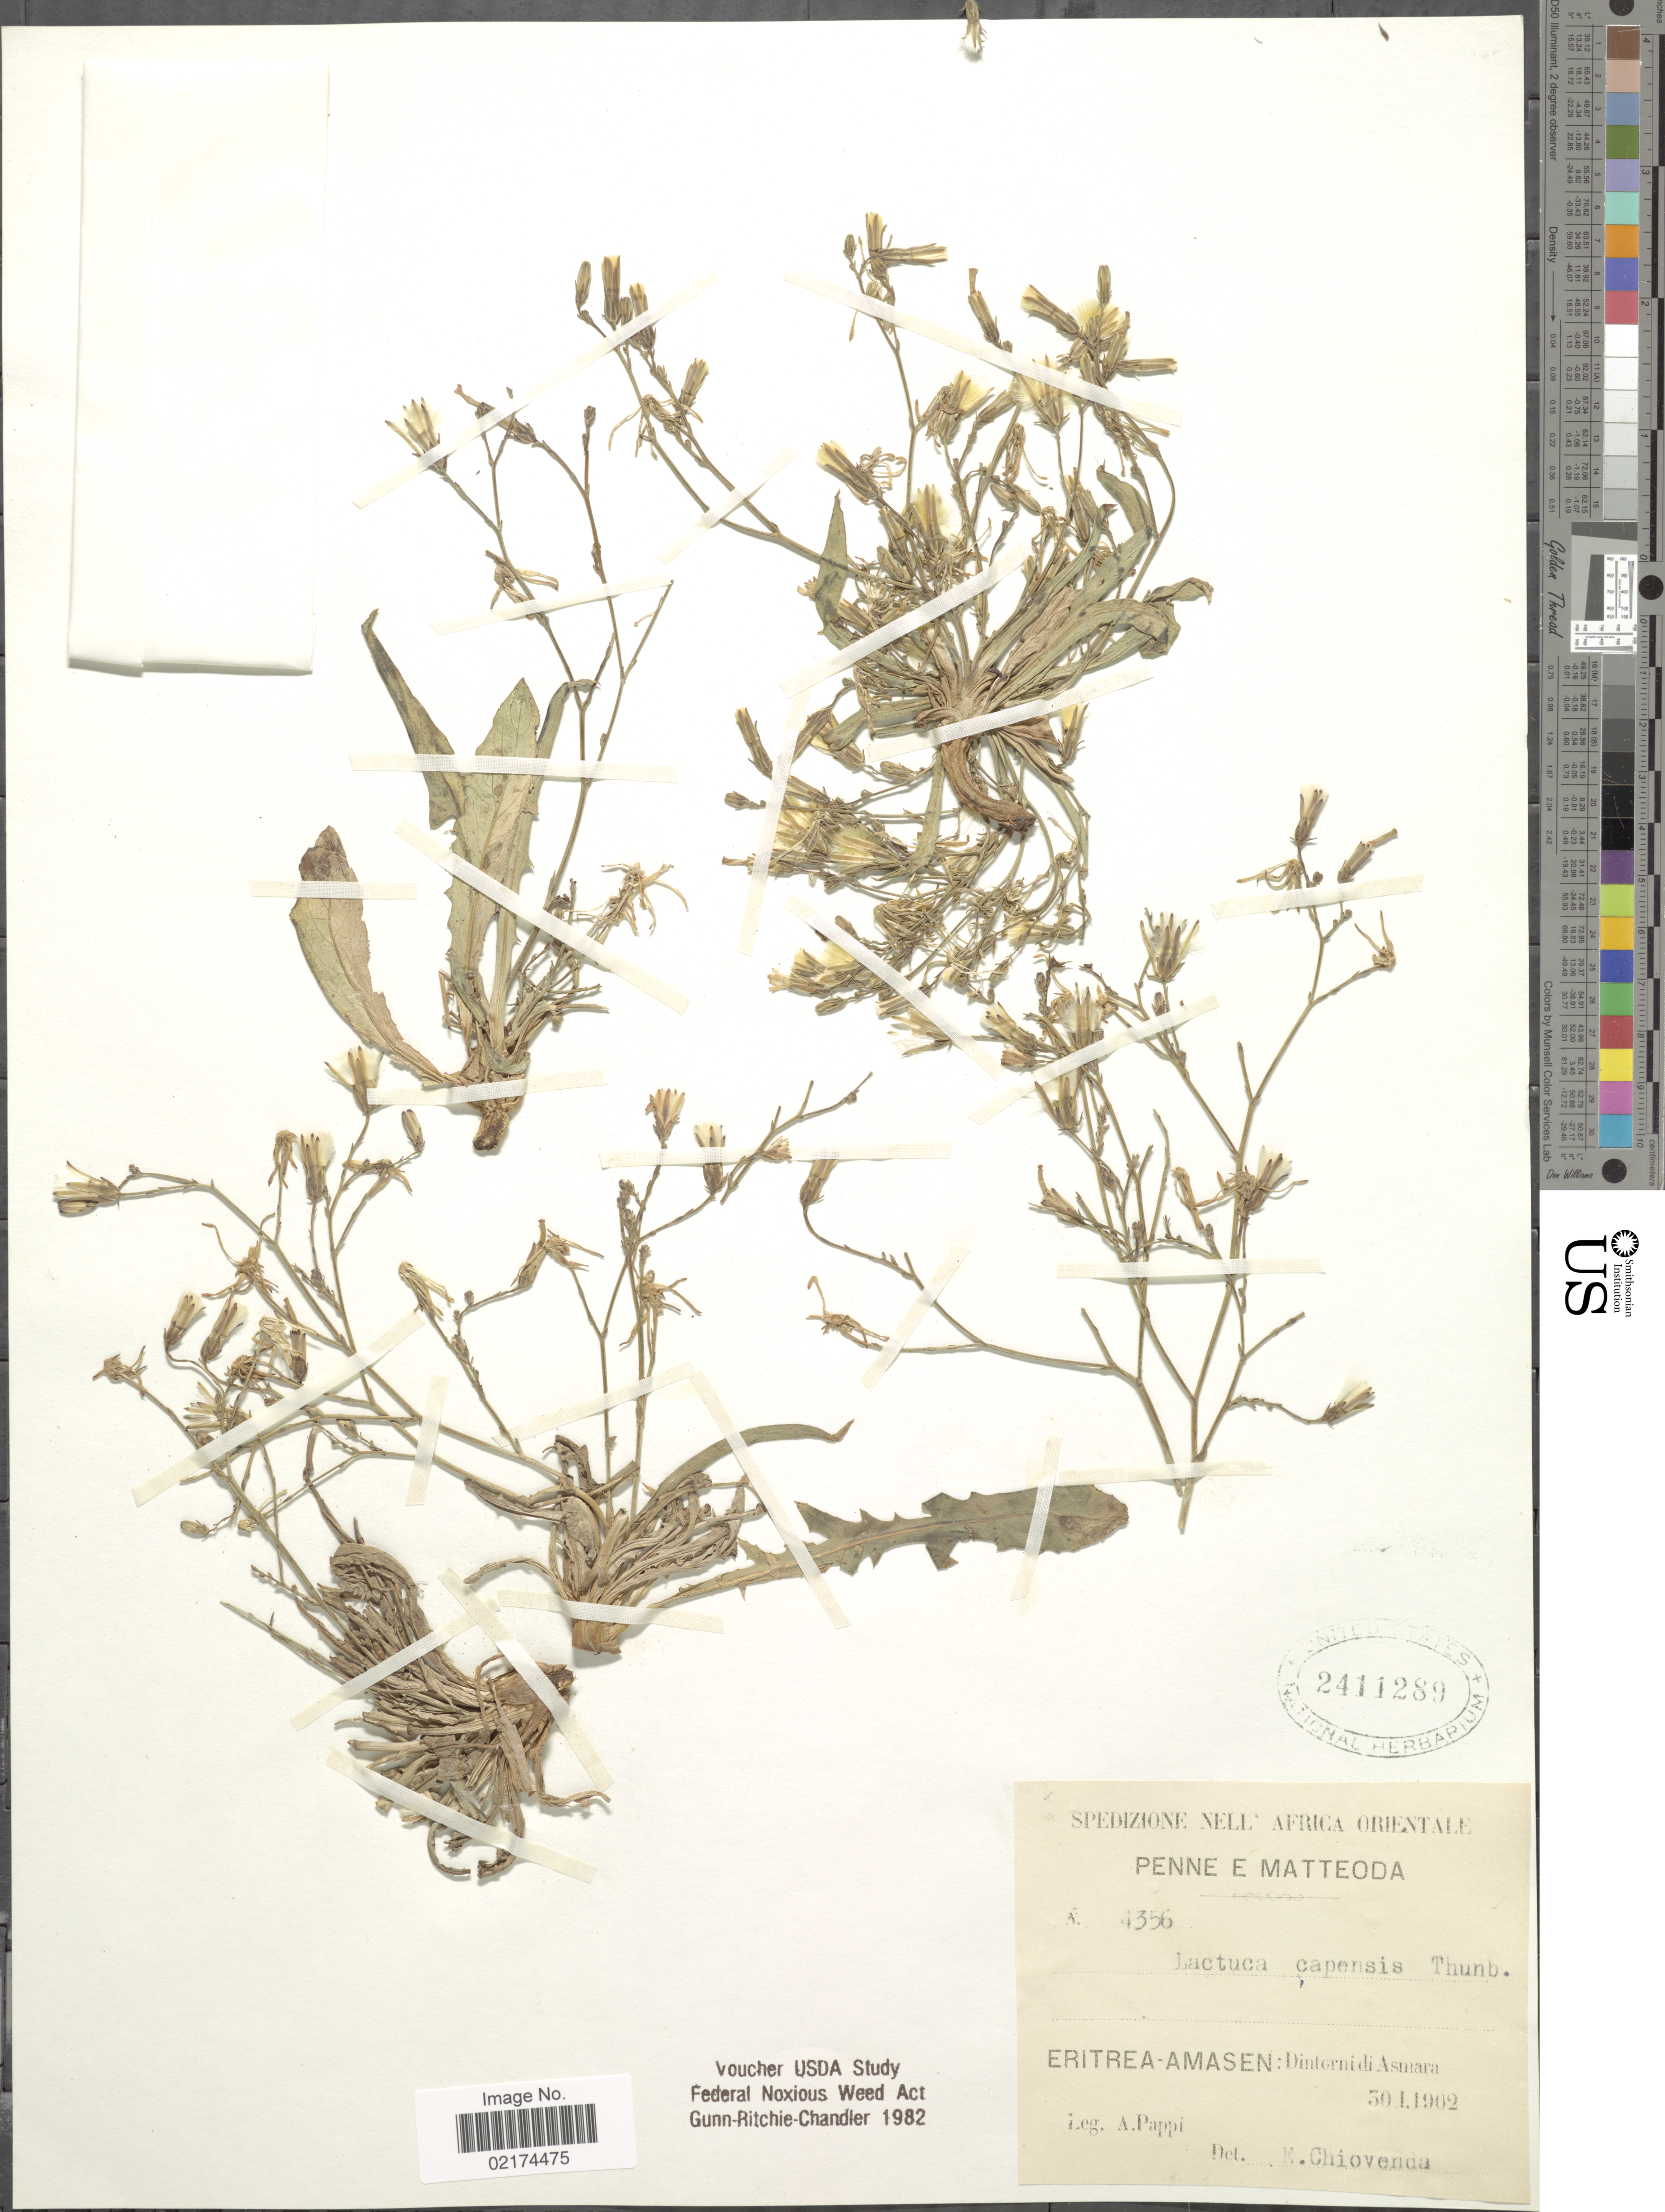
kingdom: Plantae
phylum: Tracheophyta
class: Magnoliopsida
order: Asterales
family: Asteraceae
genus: Lactuca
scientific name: Lactuca inermis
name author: Forssk.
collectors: A. Pappi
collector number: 4356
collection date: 1902-01-30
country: Eritrea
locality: Eritrea-Amasen: Dintornidi Asmara.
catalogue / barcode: US 2411289